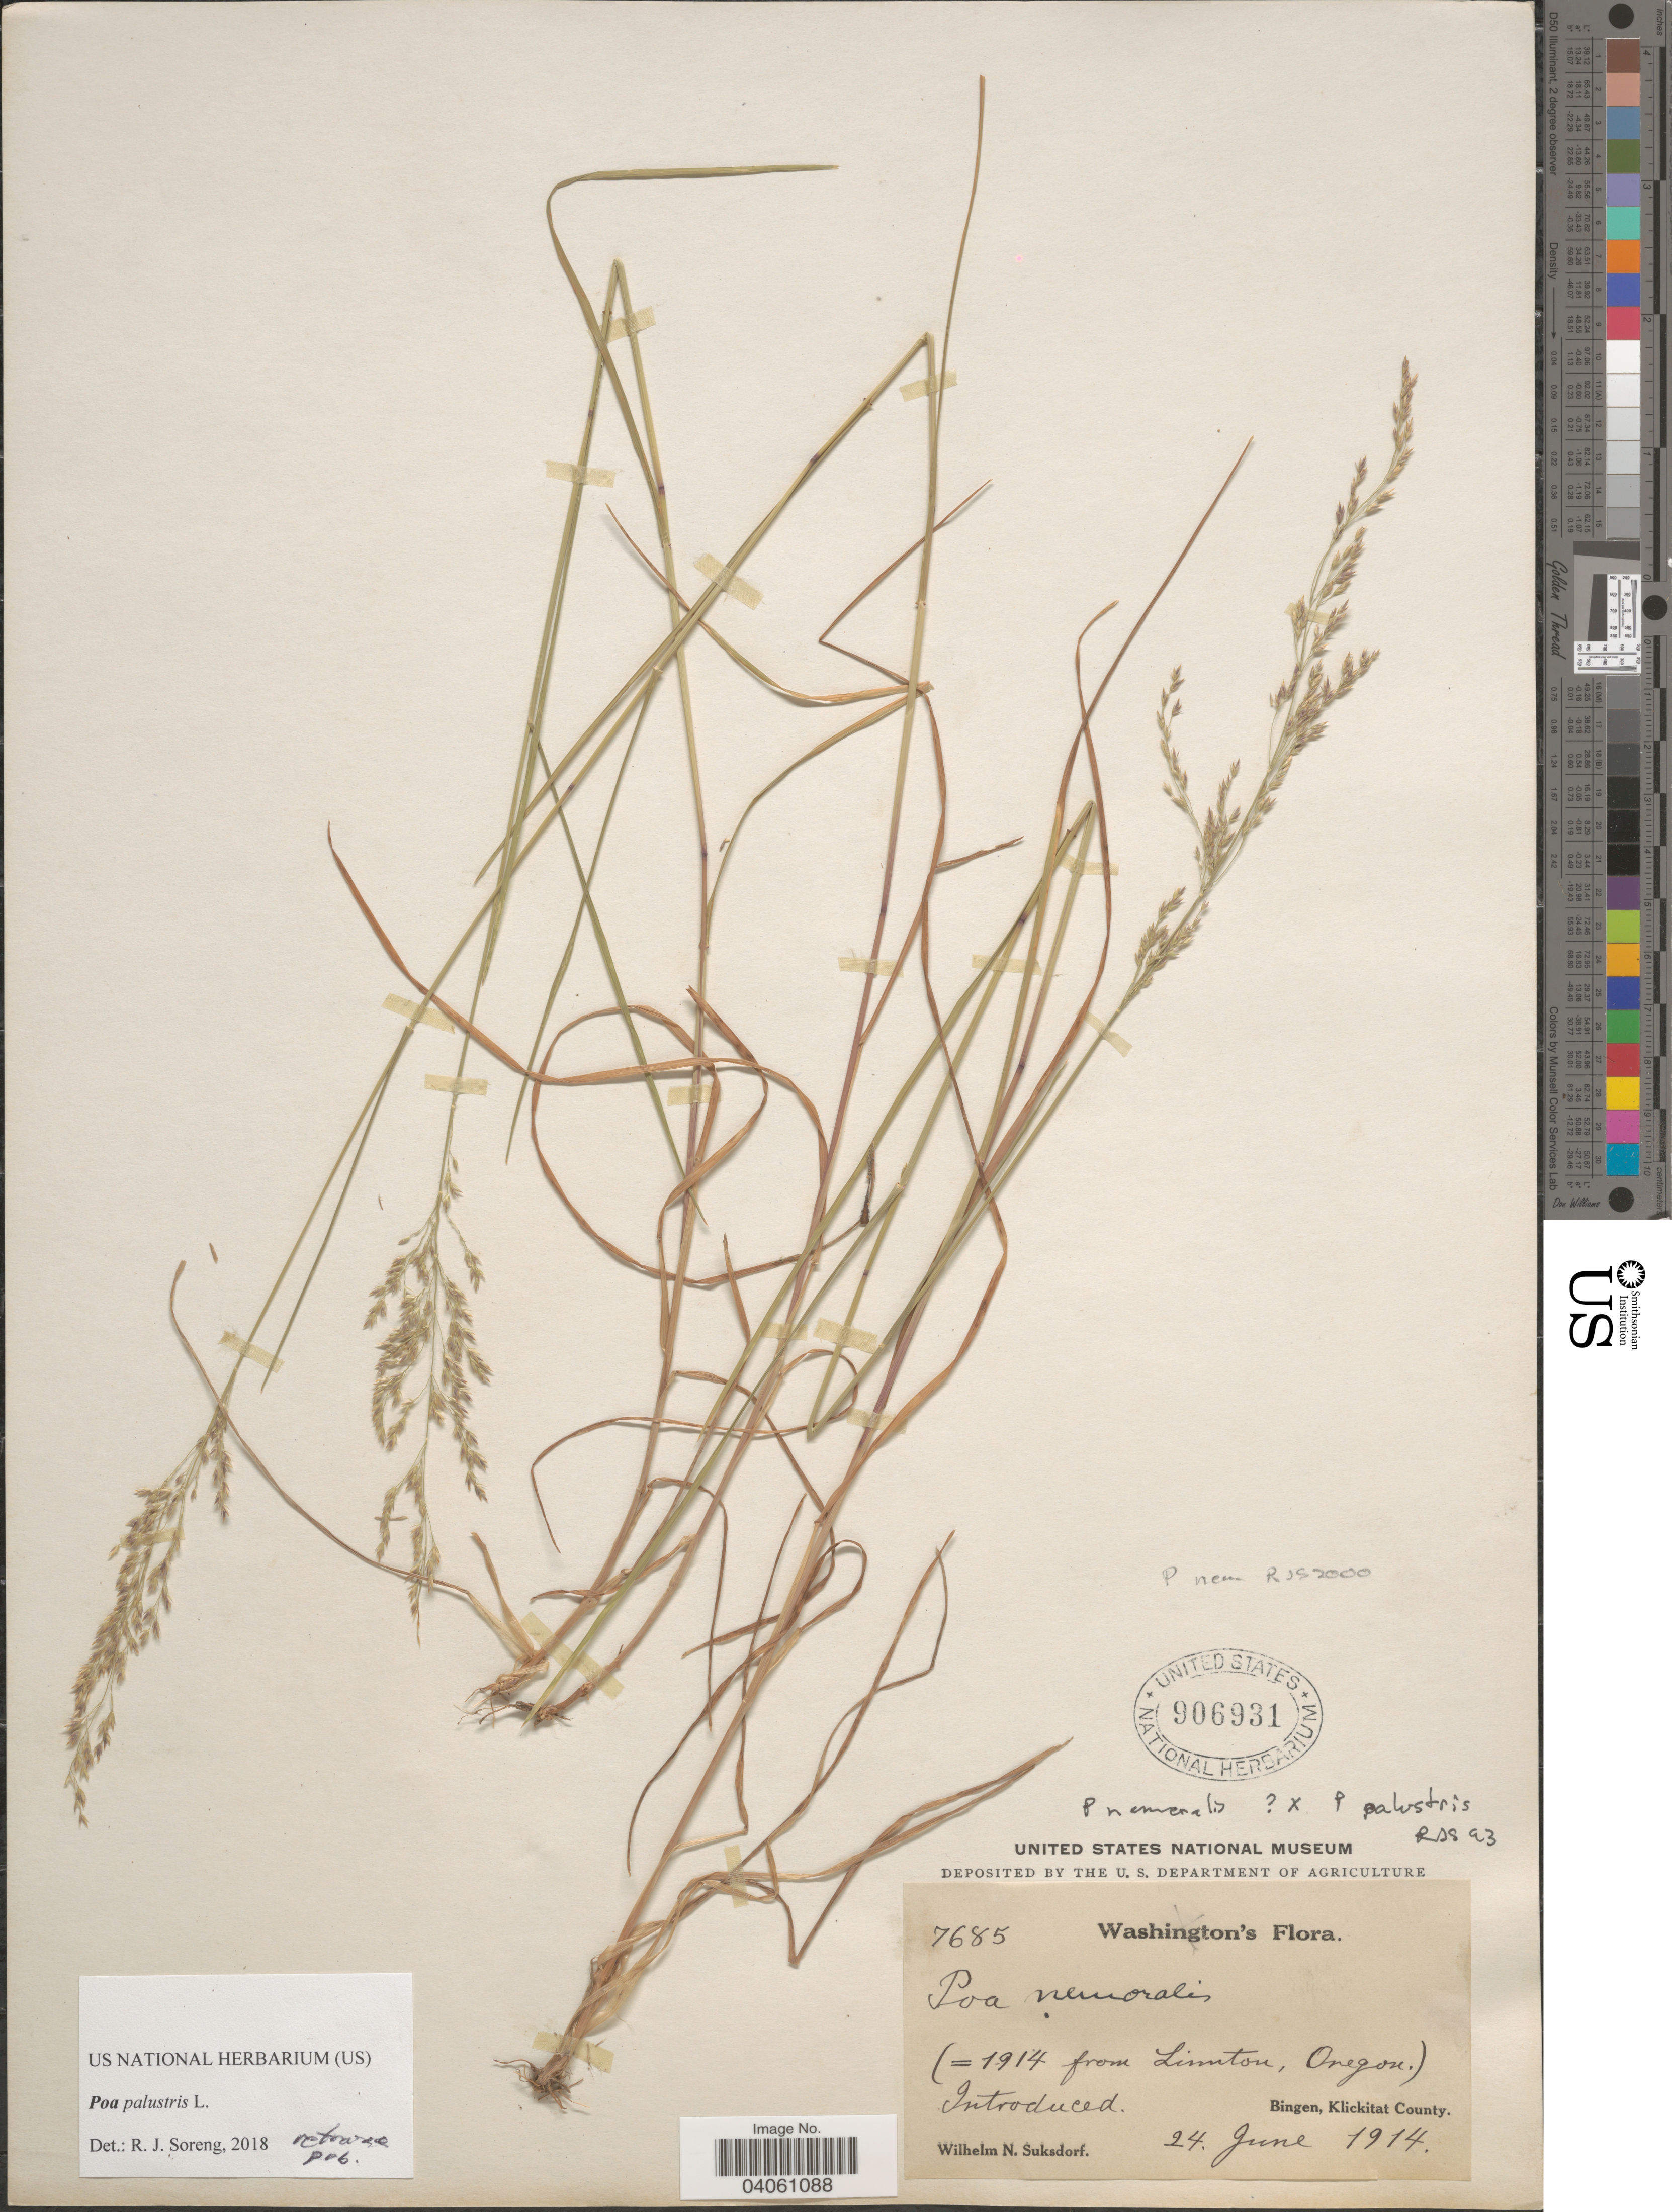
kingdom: Plantae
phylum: Tracheophyta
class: Liliopsida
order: Poales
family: Poaceae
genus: Poa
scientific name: Poa palustris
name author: L.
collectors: W. N. Suksdorf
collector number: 7685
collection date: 1914-06-24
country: United States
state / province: Washington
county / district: Klickitat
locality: Bingen, Klickitat County.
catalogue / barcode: US 906931